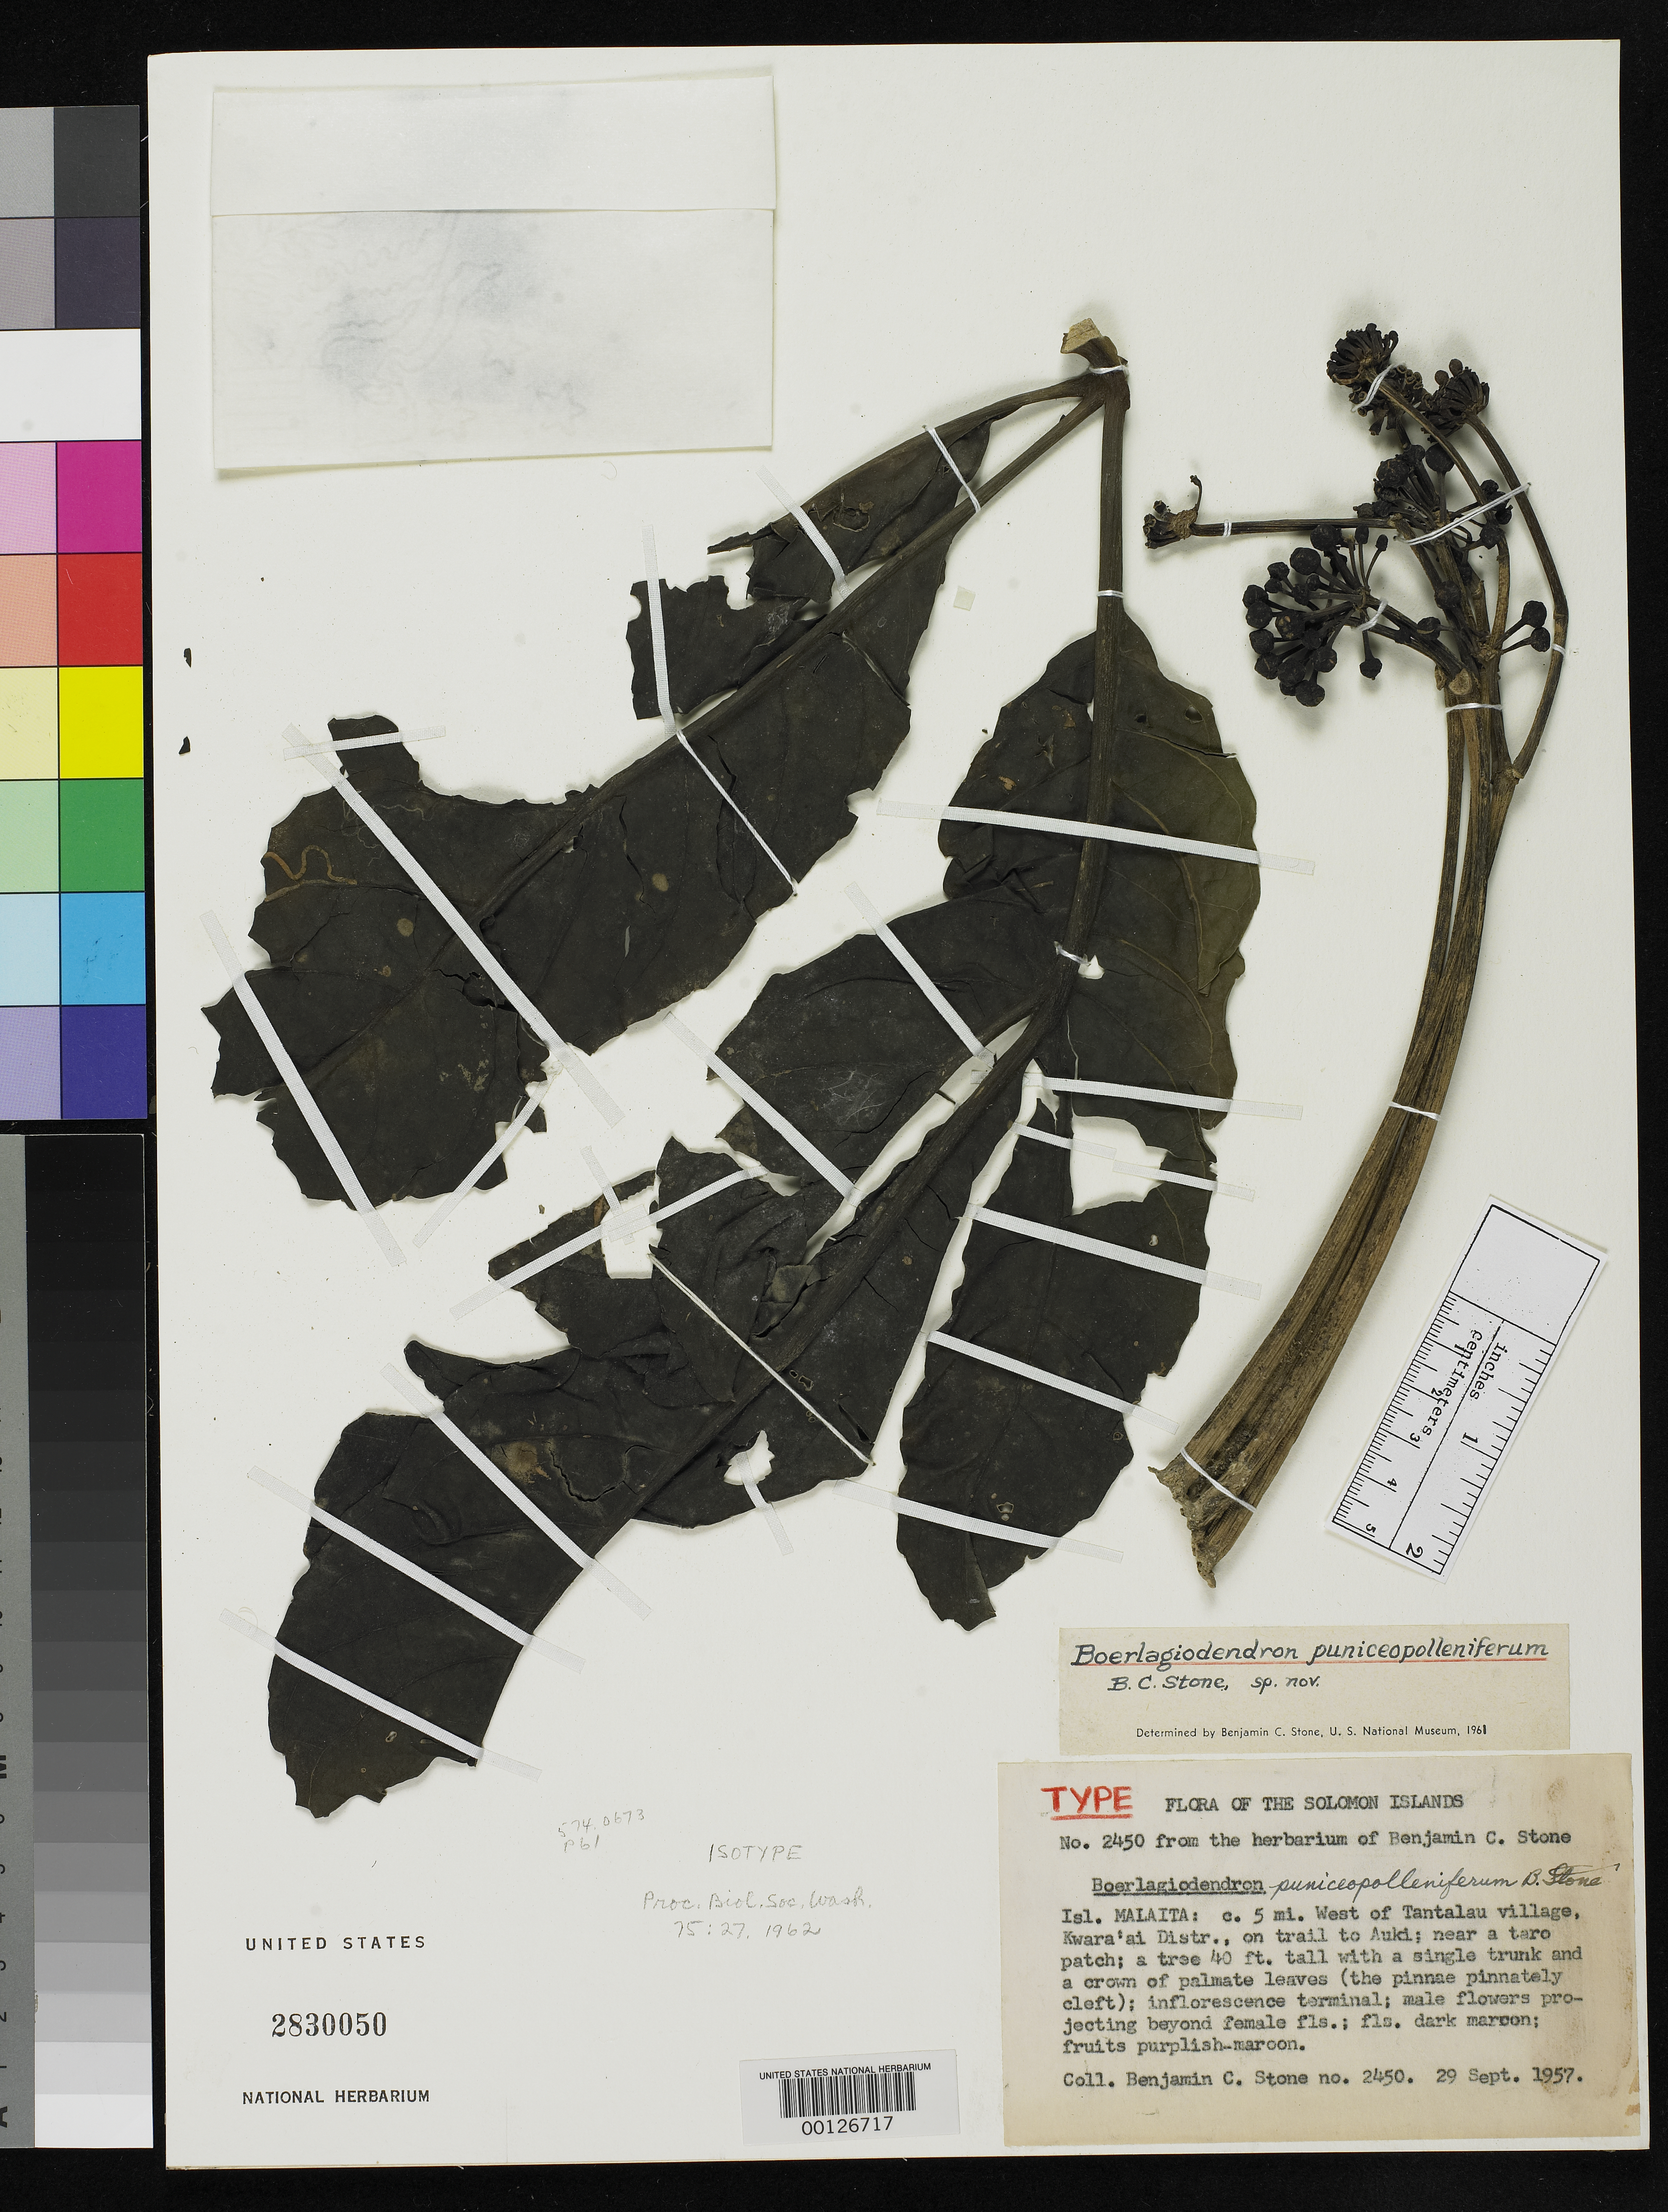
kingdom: Plantae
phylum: Tracheophyta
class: Magnoliopsida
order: Apiales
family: Araliaceae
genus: Boerlagiodendron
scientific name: Boerlagiodendron puniceopolleniferum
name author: B.C. Stone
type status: Isotype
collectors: B. C. Stone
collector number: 2450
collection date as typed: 29 Sep 1957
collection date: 1957-09-29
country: Solomon Islands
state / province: Malaita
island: Malaita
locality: Kwara'ai. 5 mi W of Tantalau village on trail to Auki.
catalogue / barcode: US 2830050